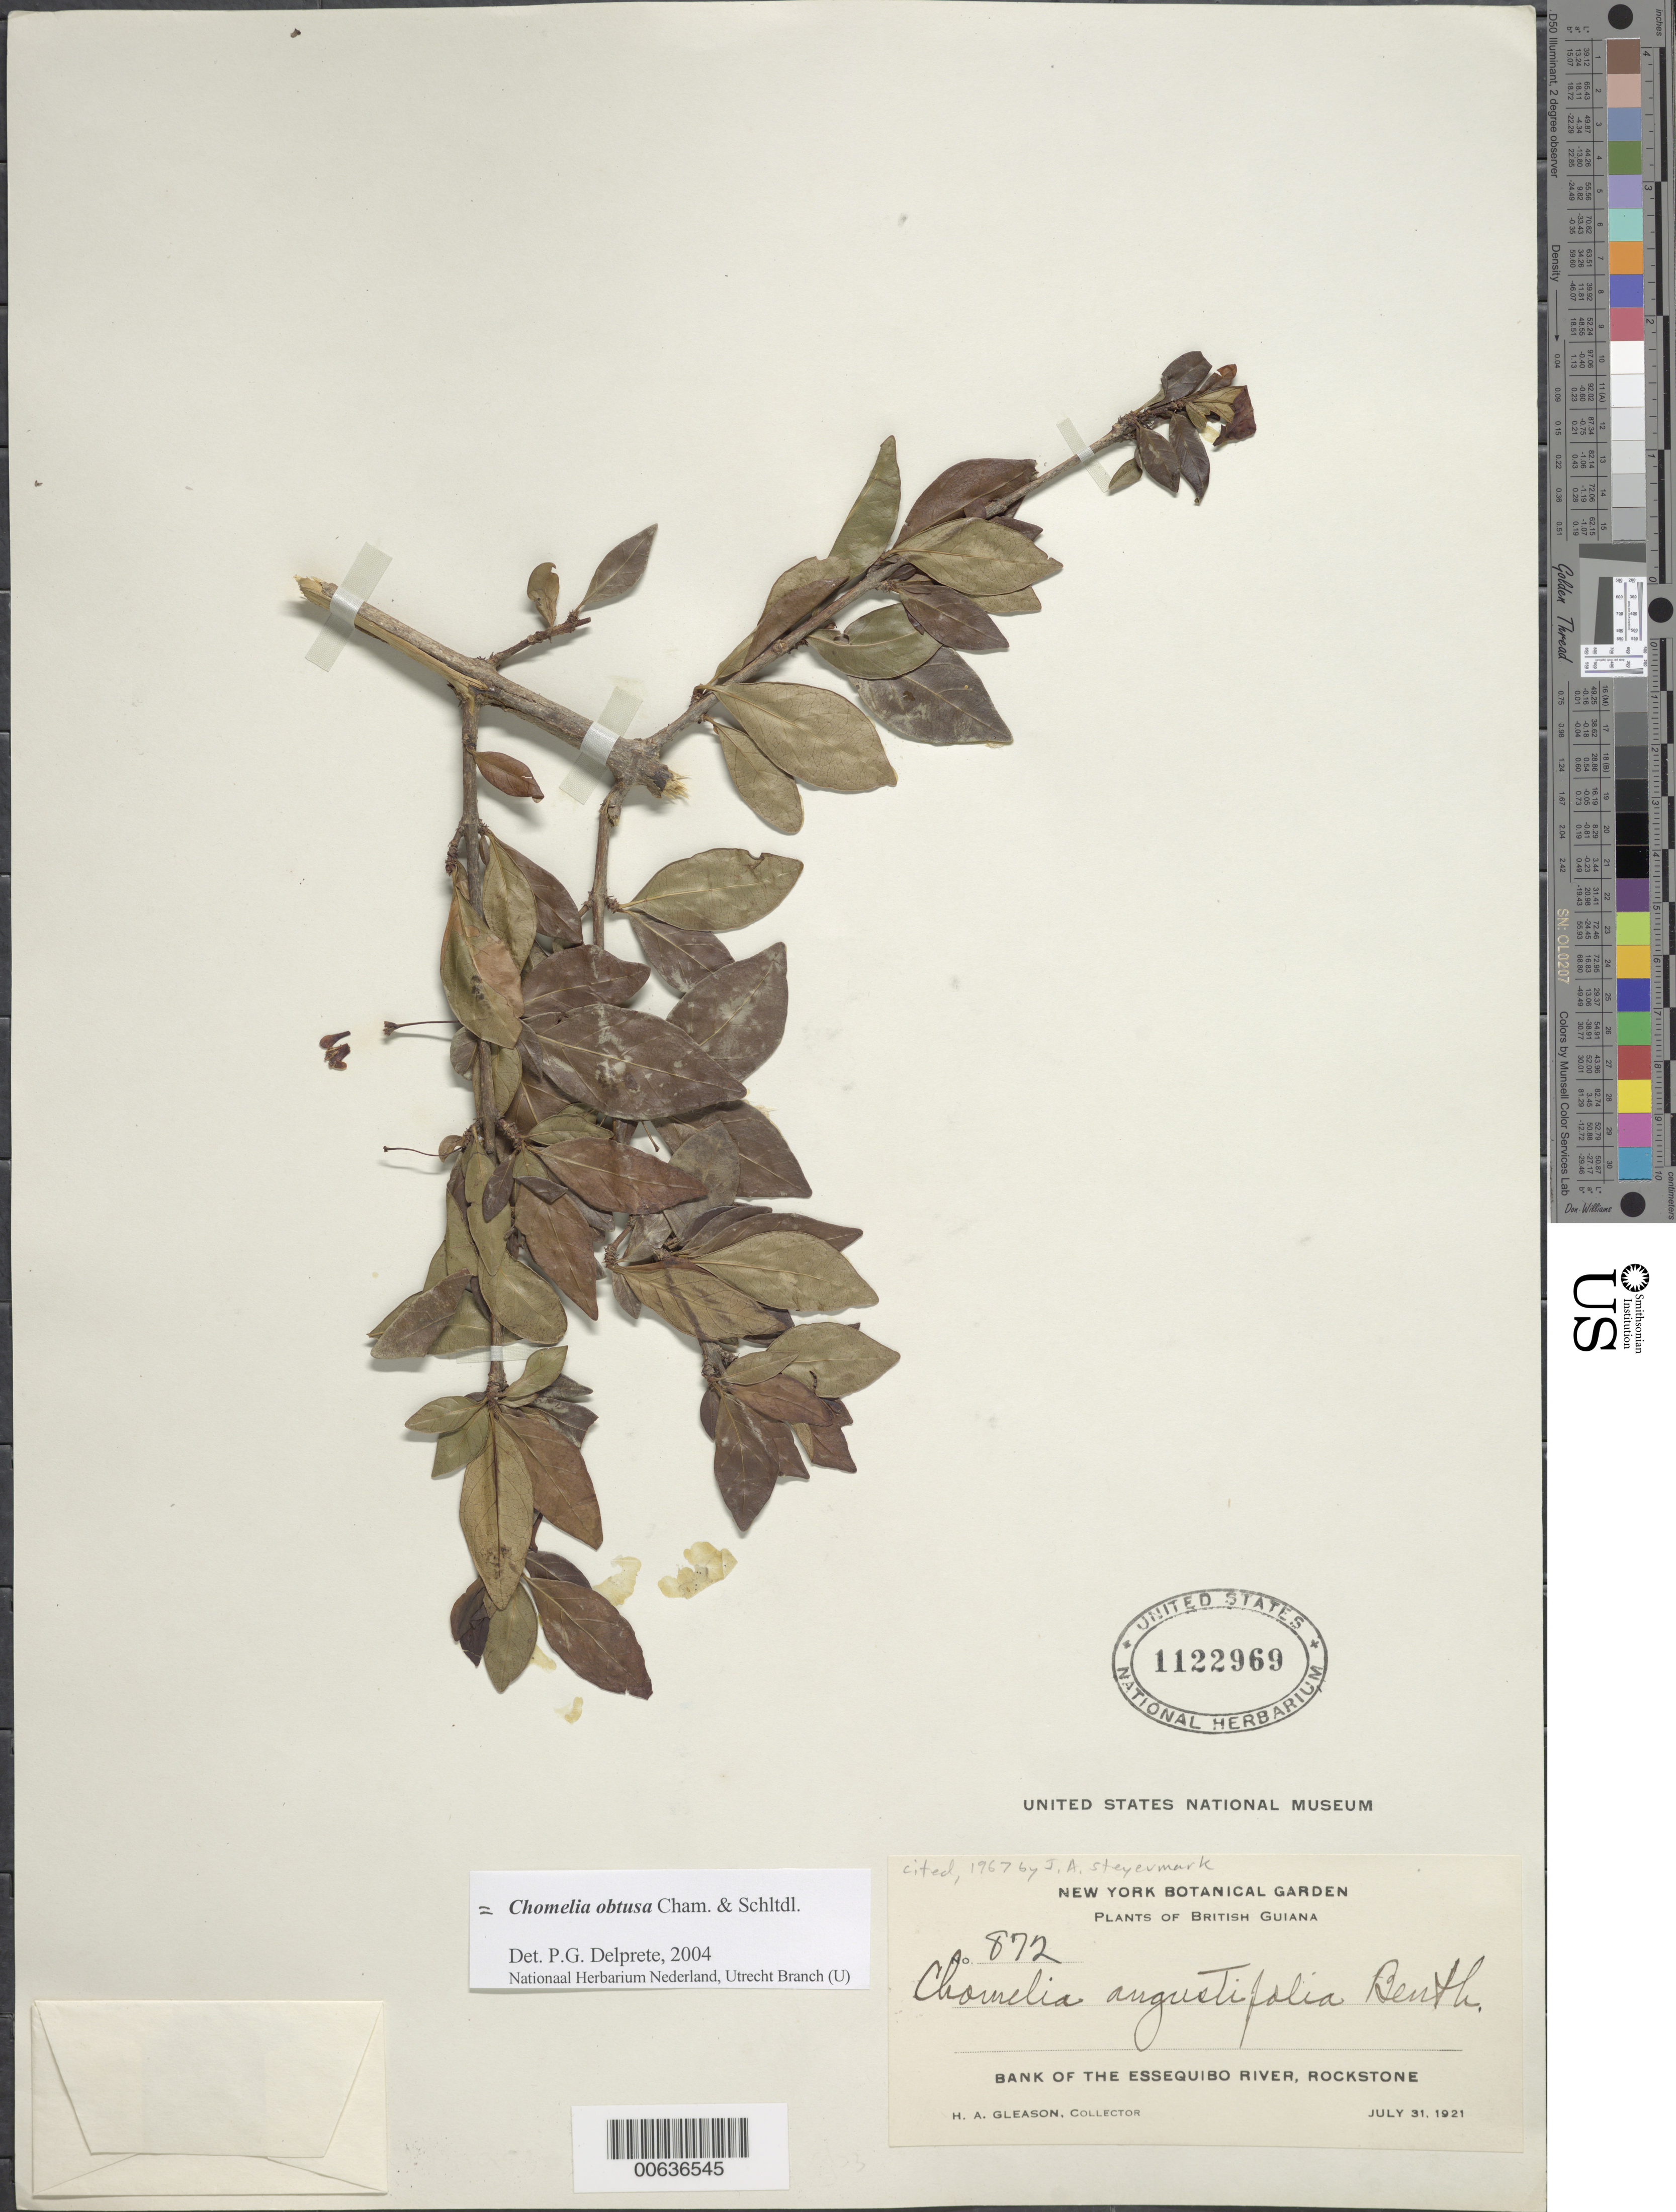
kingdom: Plantae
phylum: Tracheophyta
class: Magnoliopsida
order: Gentianales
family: Rubiaceae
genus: Chomelia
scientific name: Chomelia obtusa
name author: Cham. & Schltdl.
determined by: Delprete, P. G., Herb. de Guyane Cay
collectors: H. A. Gleason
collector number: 872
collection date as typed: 31-Jul-21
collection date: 1921-07-31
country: Guyana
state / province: U. Demerara-Berbice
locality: Rockstone, on the Essequibo River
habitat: Riverbank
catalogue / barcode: US 1122969